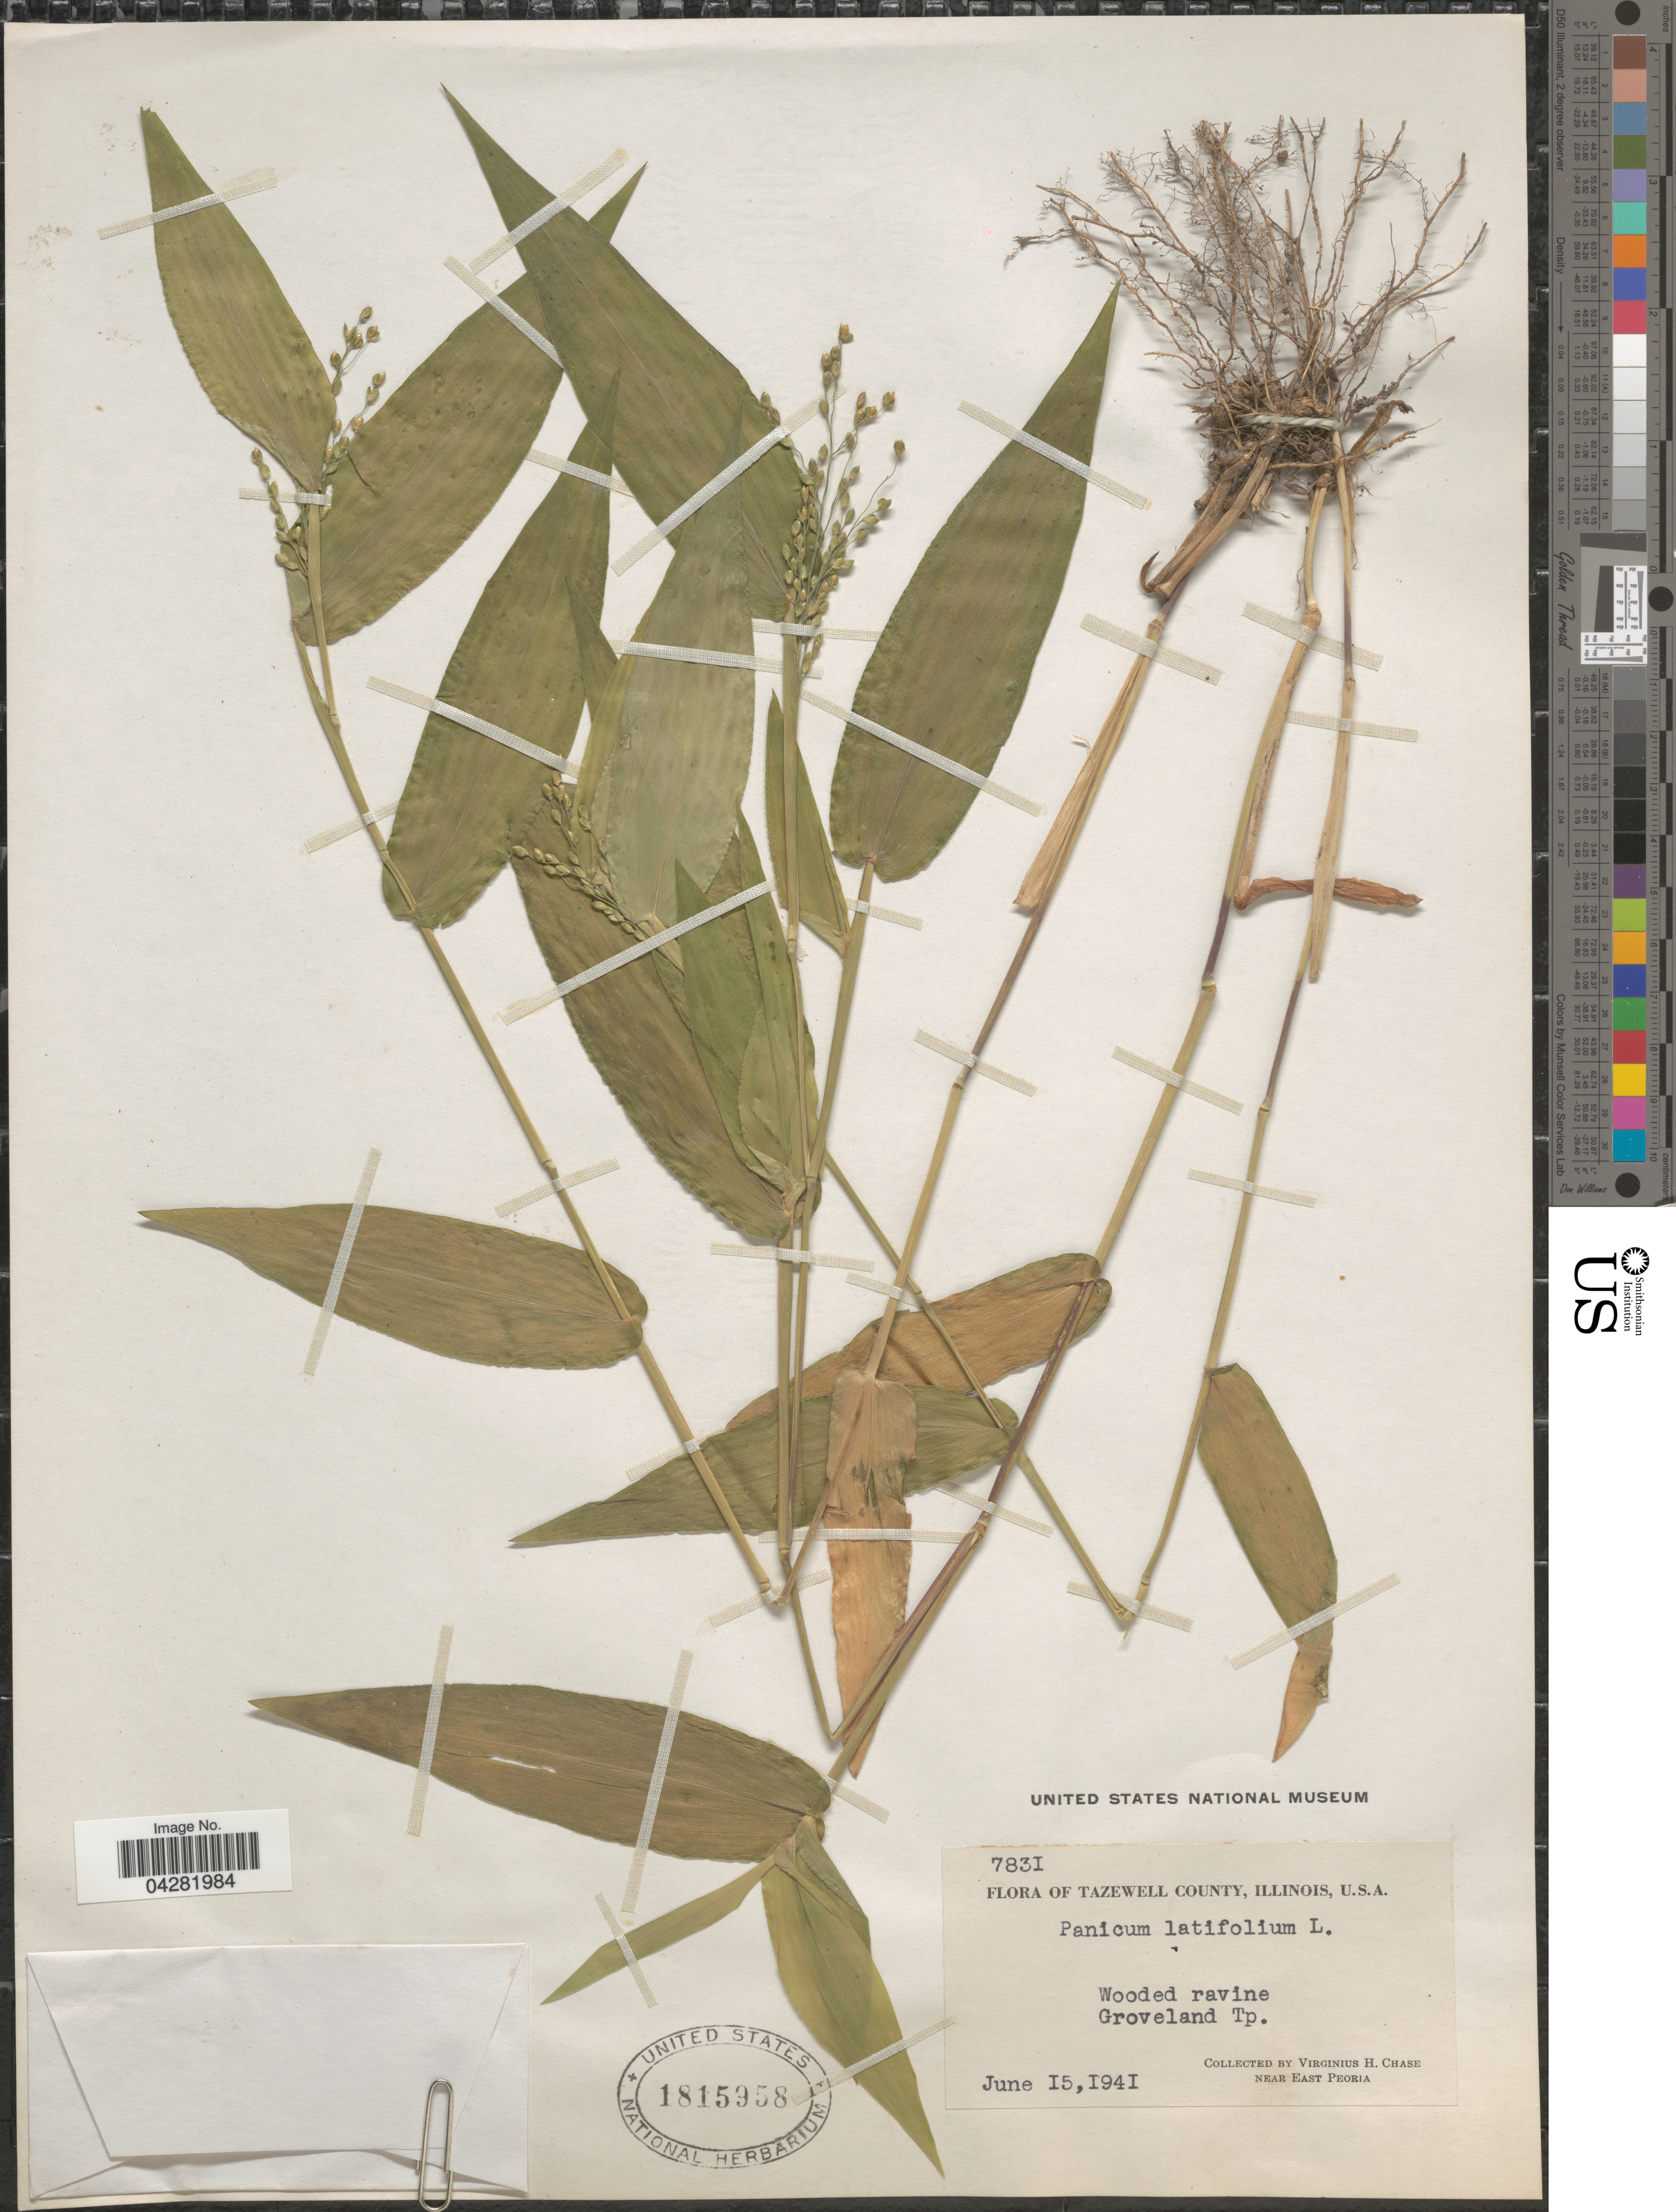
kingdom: Plantae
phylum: Tracheophyta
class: Liliopsida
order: Poales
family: Poaceae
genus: Dichanthelium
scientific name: Dichanthelium latifolium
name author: (L.) Harvill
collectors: V. H. Chase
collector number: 7831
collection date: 1941-06-15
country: United States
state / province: Illinois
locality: Tazewell County. Groveland Tp. Near East Peoria.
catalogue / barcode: US 1815958